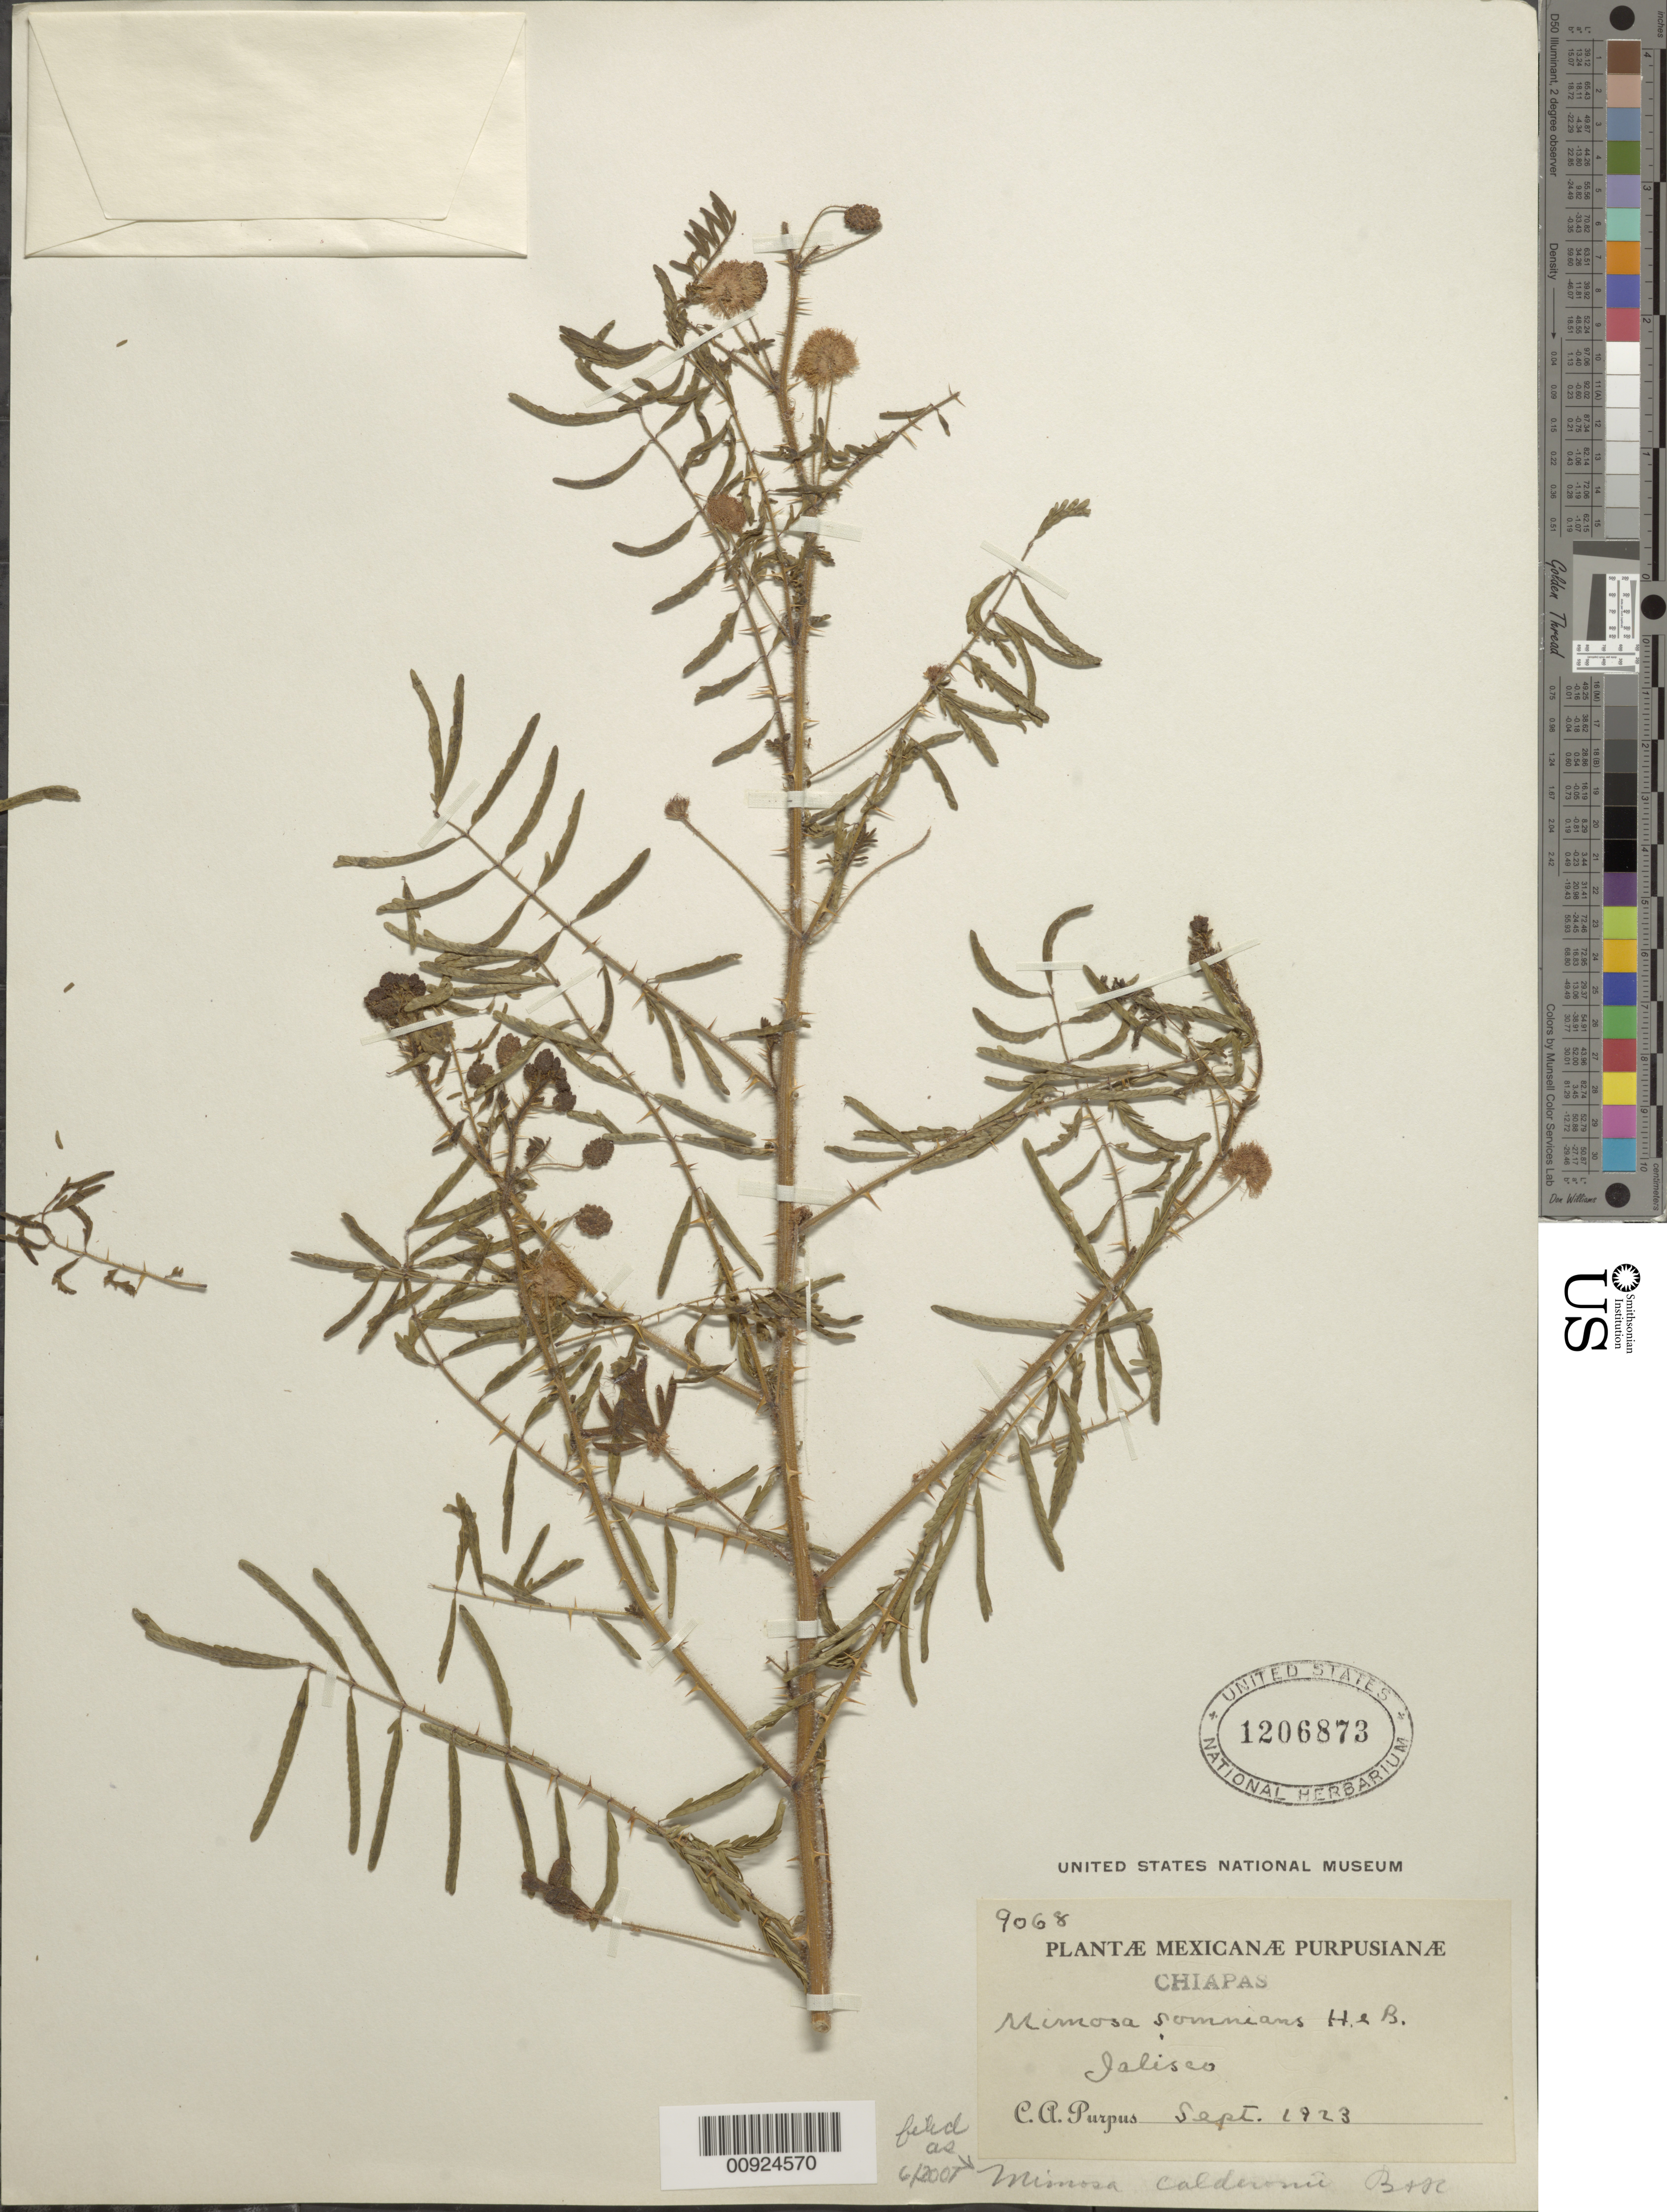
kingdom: Plantae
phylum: Tracheophyta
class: Magnoliopsida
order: Fabales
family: Fabaceae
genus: Mimosa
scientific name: Mimosa calderonii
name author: Britton & Rose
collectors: C. A. Purpus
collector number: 9068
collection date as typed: Sep 1923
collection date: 1923-09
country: Mexico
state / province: Chiapas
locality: Jalisco, Chiapas.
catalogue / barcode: US 1206873